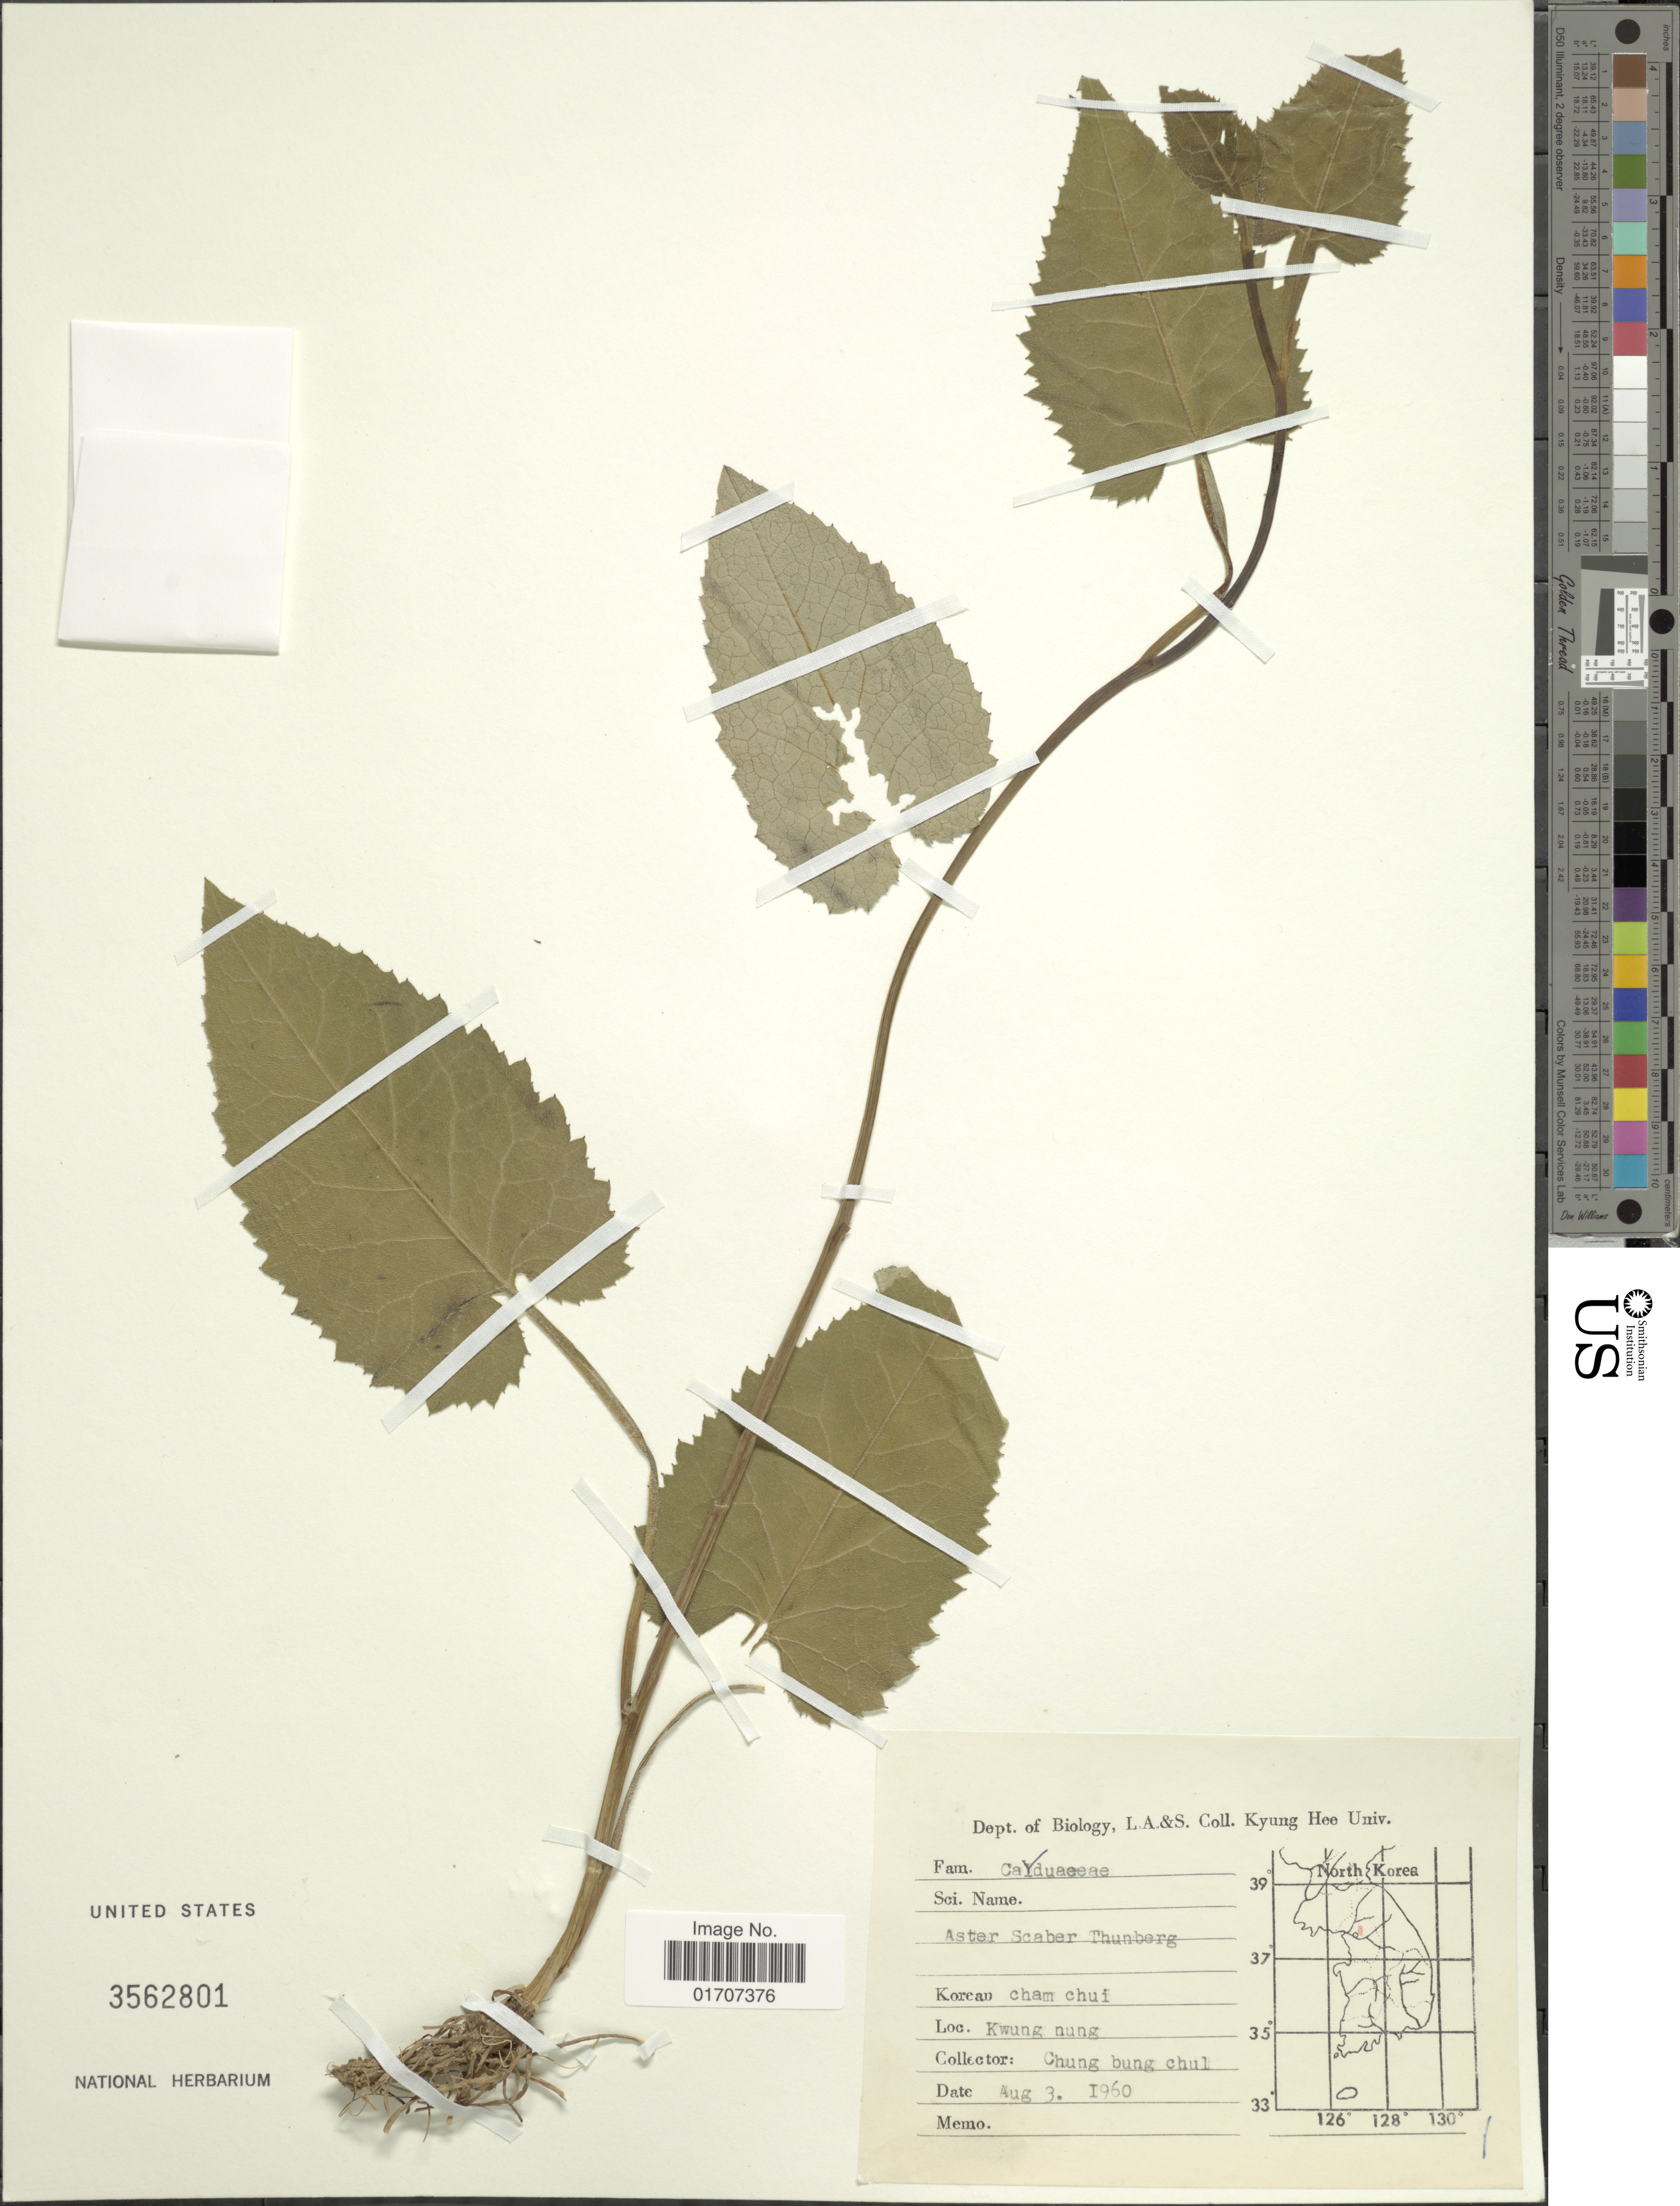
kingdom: Plantae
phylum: Tracheophyta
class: Magnoliopsida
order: Asterales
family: Asteraceae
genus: Doellingeria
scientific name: Doellingeria scabra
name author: (Thunb.) Nees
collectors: C. Chul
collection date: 1960-08-03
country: South Korea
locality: Kwung Nung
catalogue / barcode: US 3562801